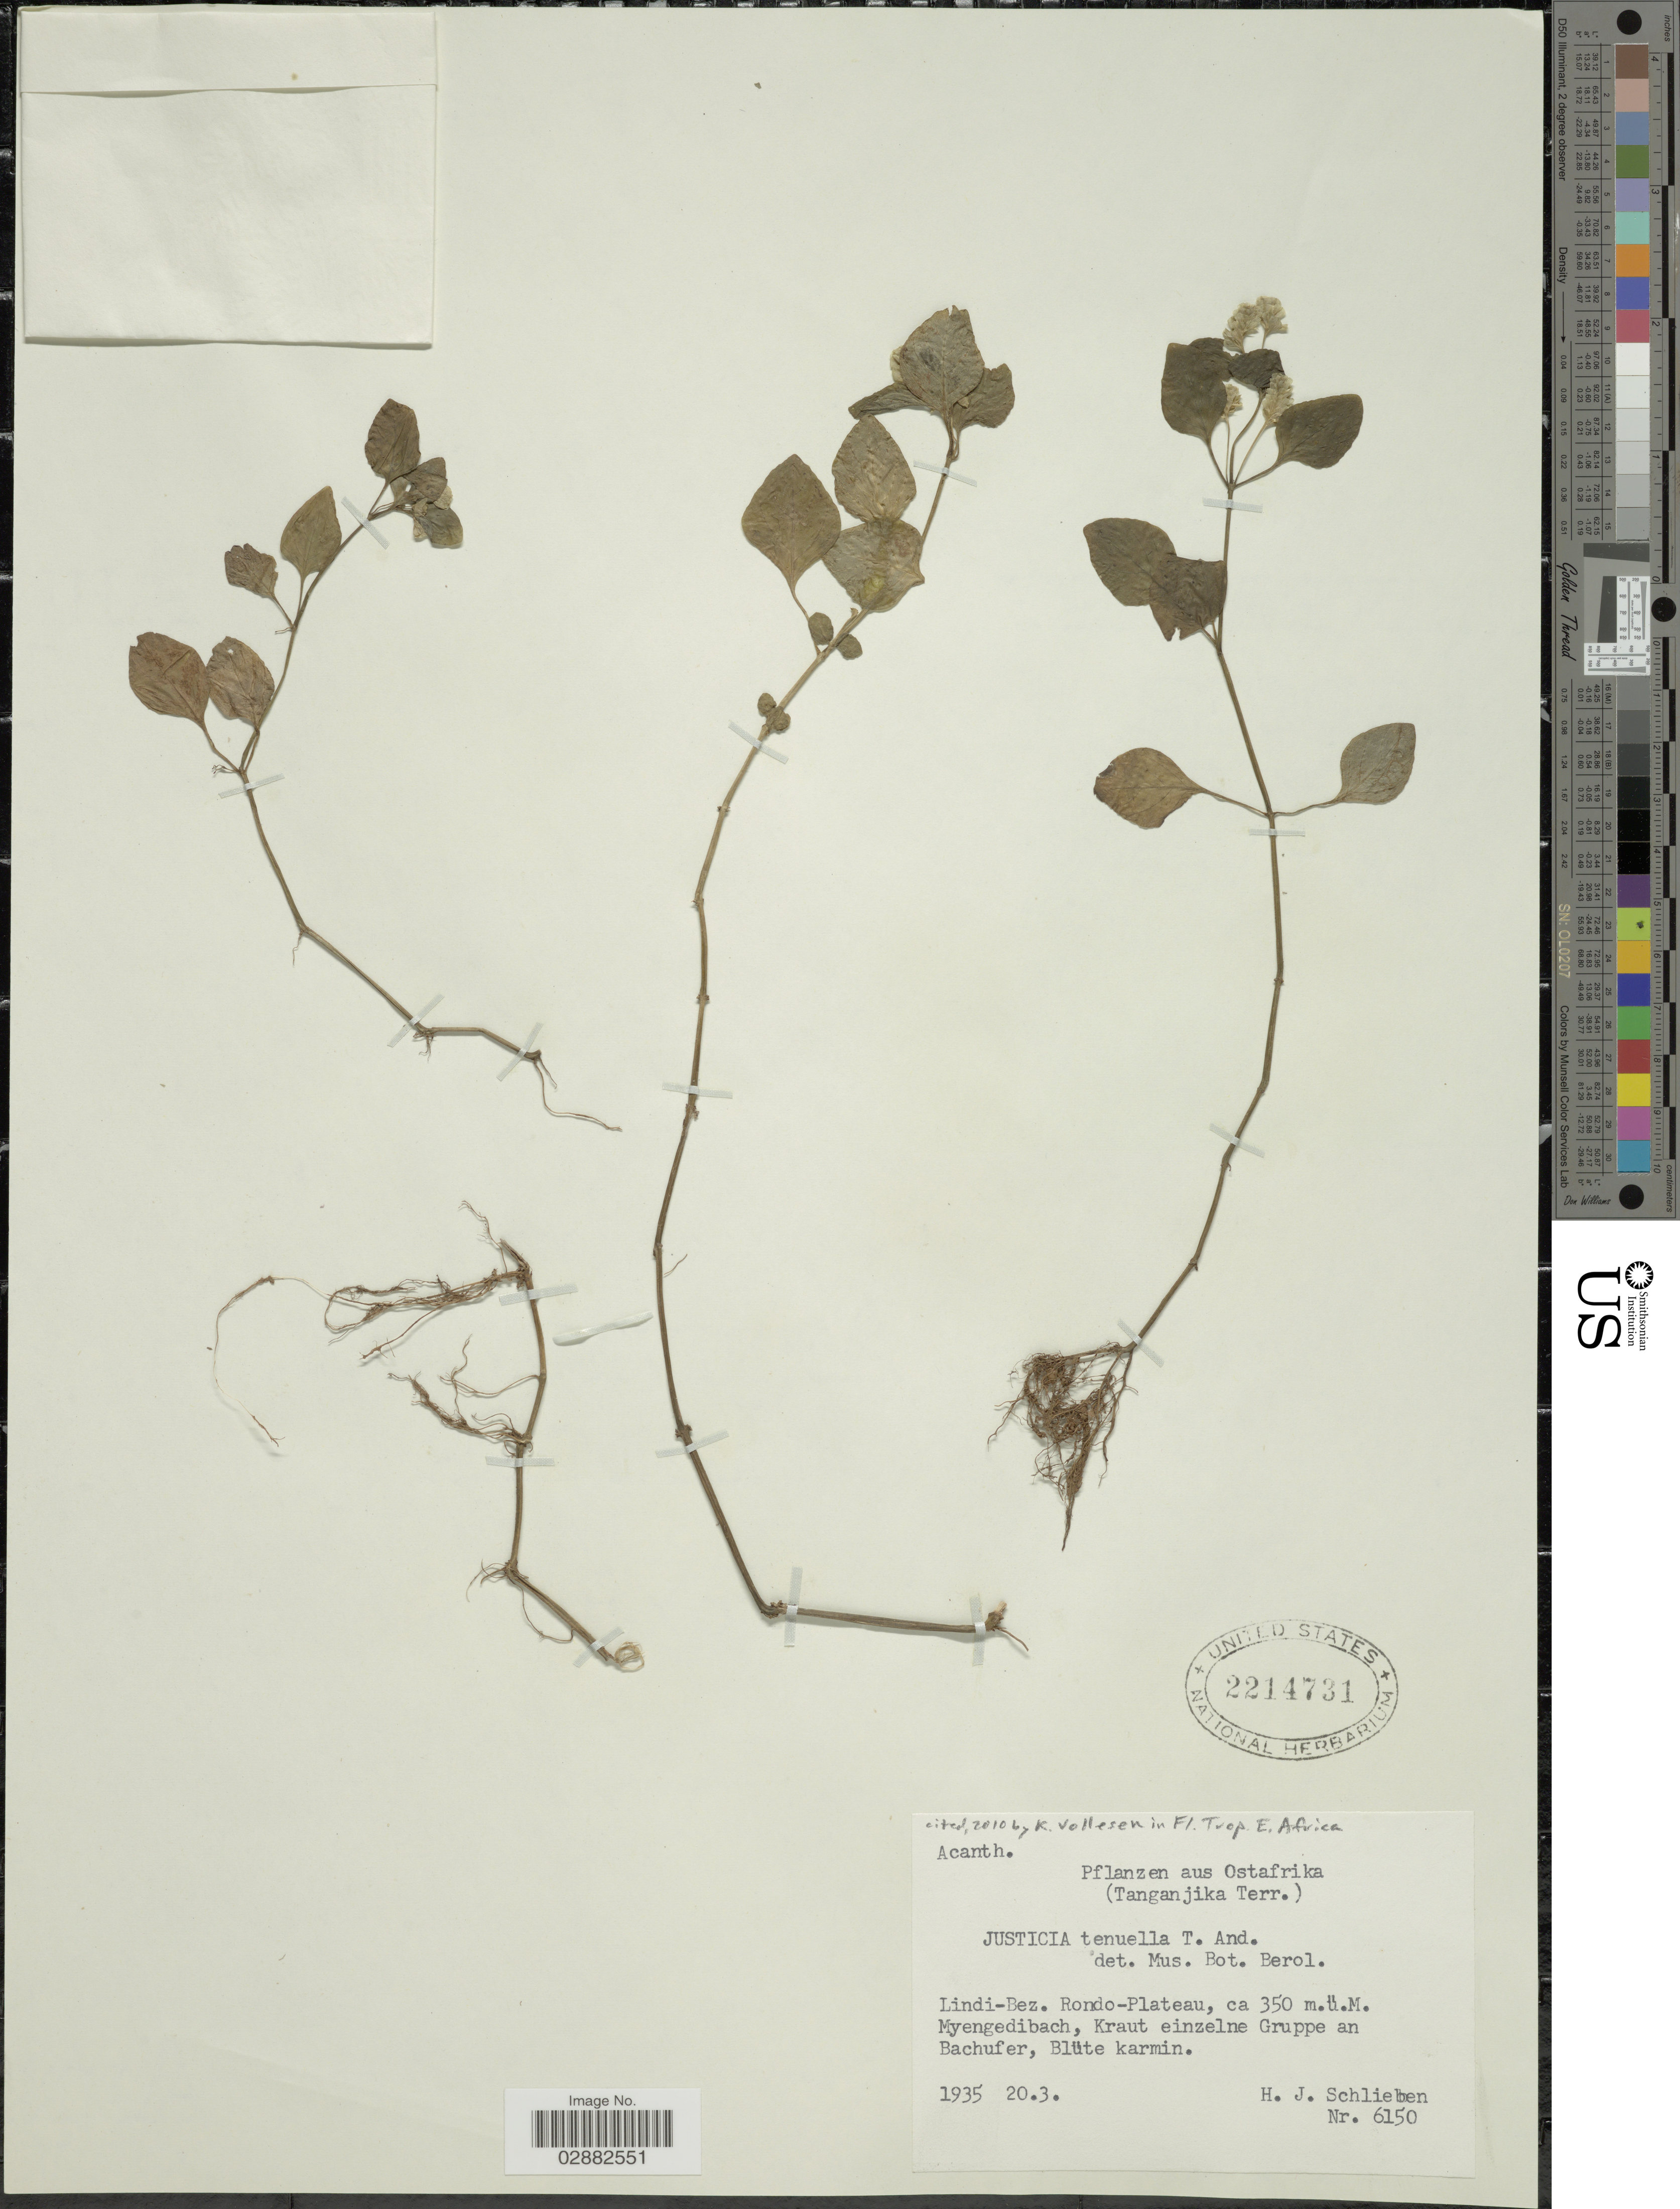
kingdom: Plantae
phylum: Tracheophyta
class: Magnoliopsida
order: Lamiales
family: Acanthaceae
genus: Justicia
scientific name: Justicia tenella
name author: (Nees) T. Anderson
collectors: H. J. Schlieben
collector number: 6150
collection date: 1935-03-20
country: Tanzania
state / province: Lindi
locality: Ostafrika (Tanganjika Terr.), Lindi-Bez. Rondo-Plateau.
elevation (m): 350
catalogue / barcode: US 2214731